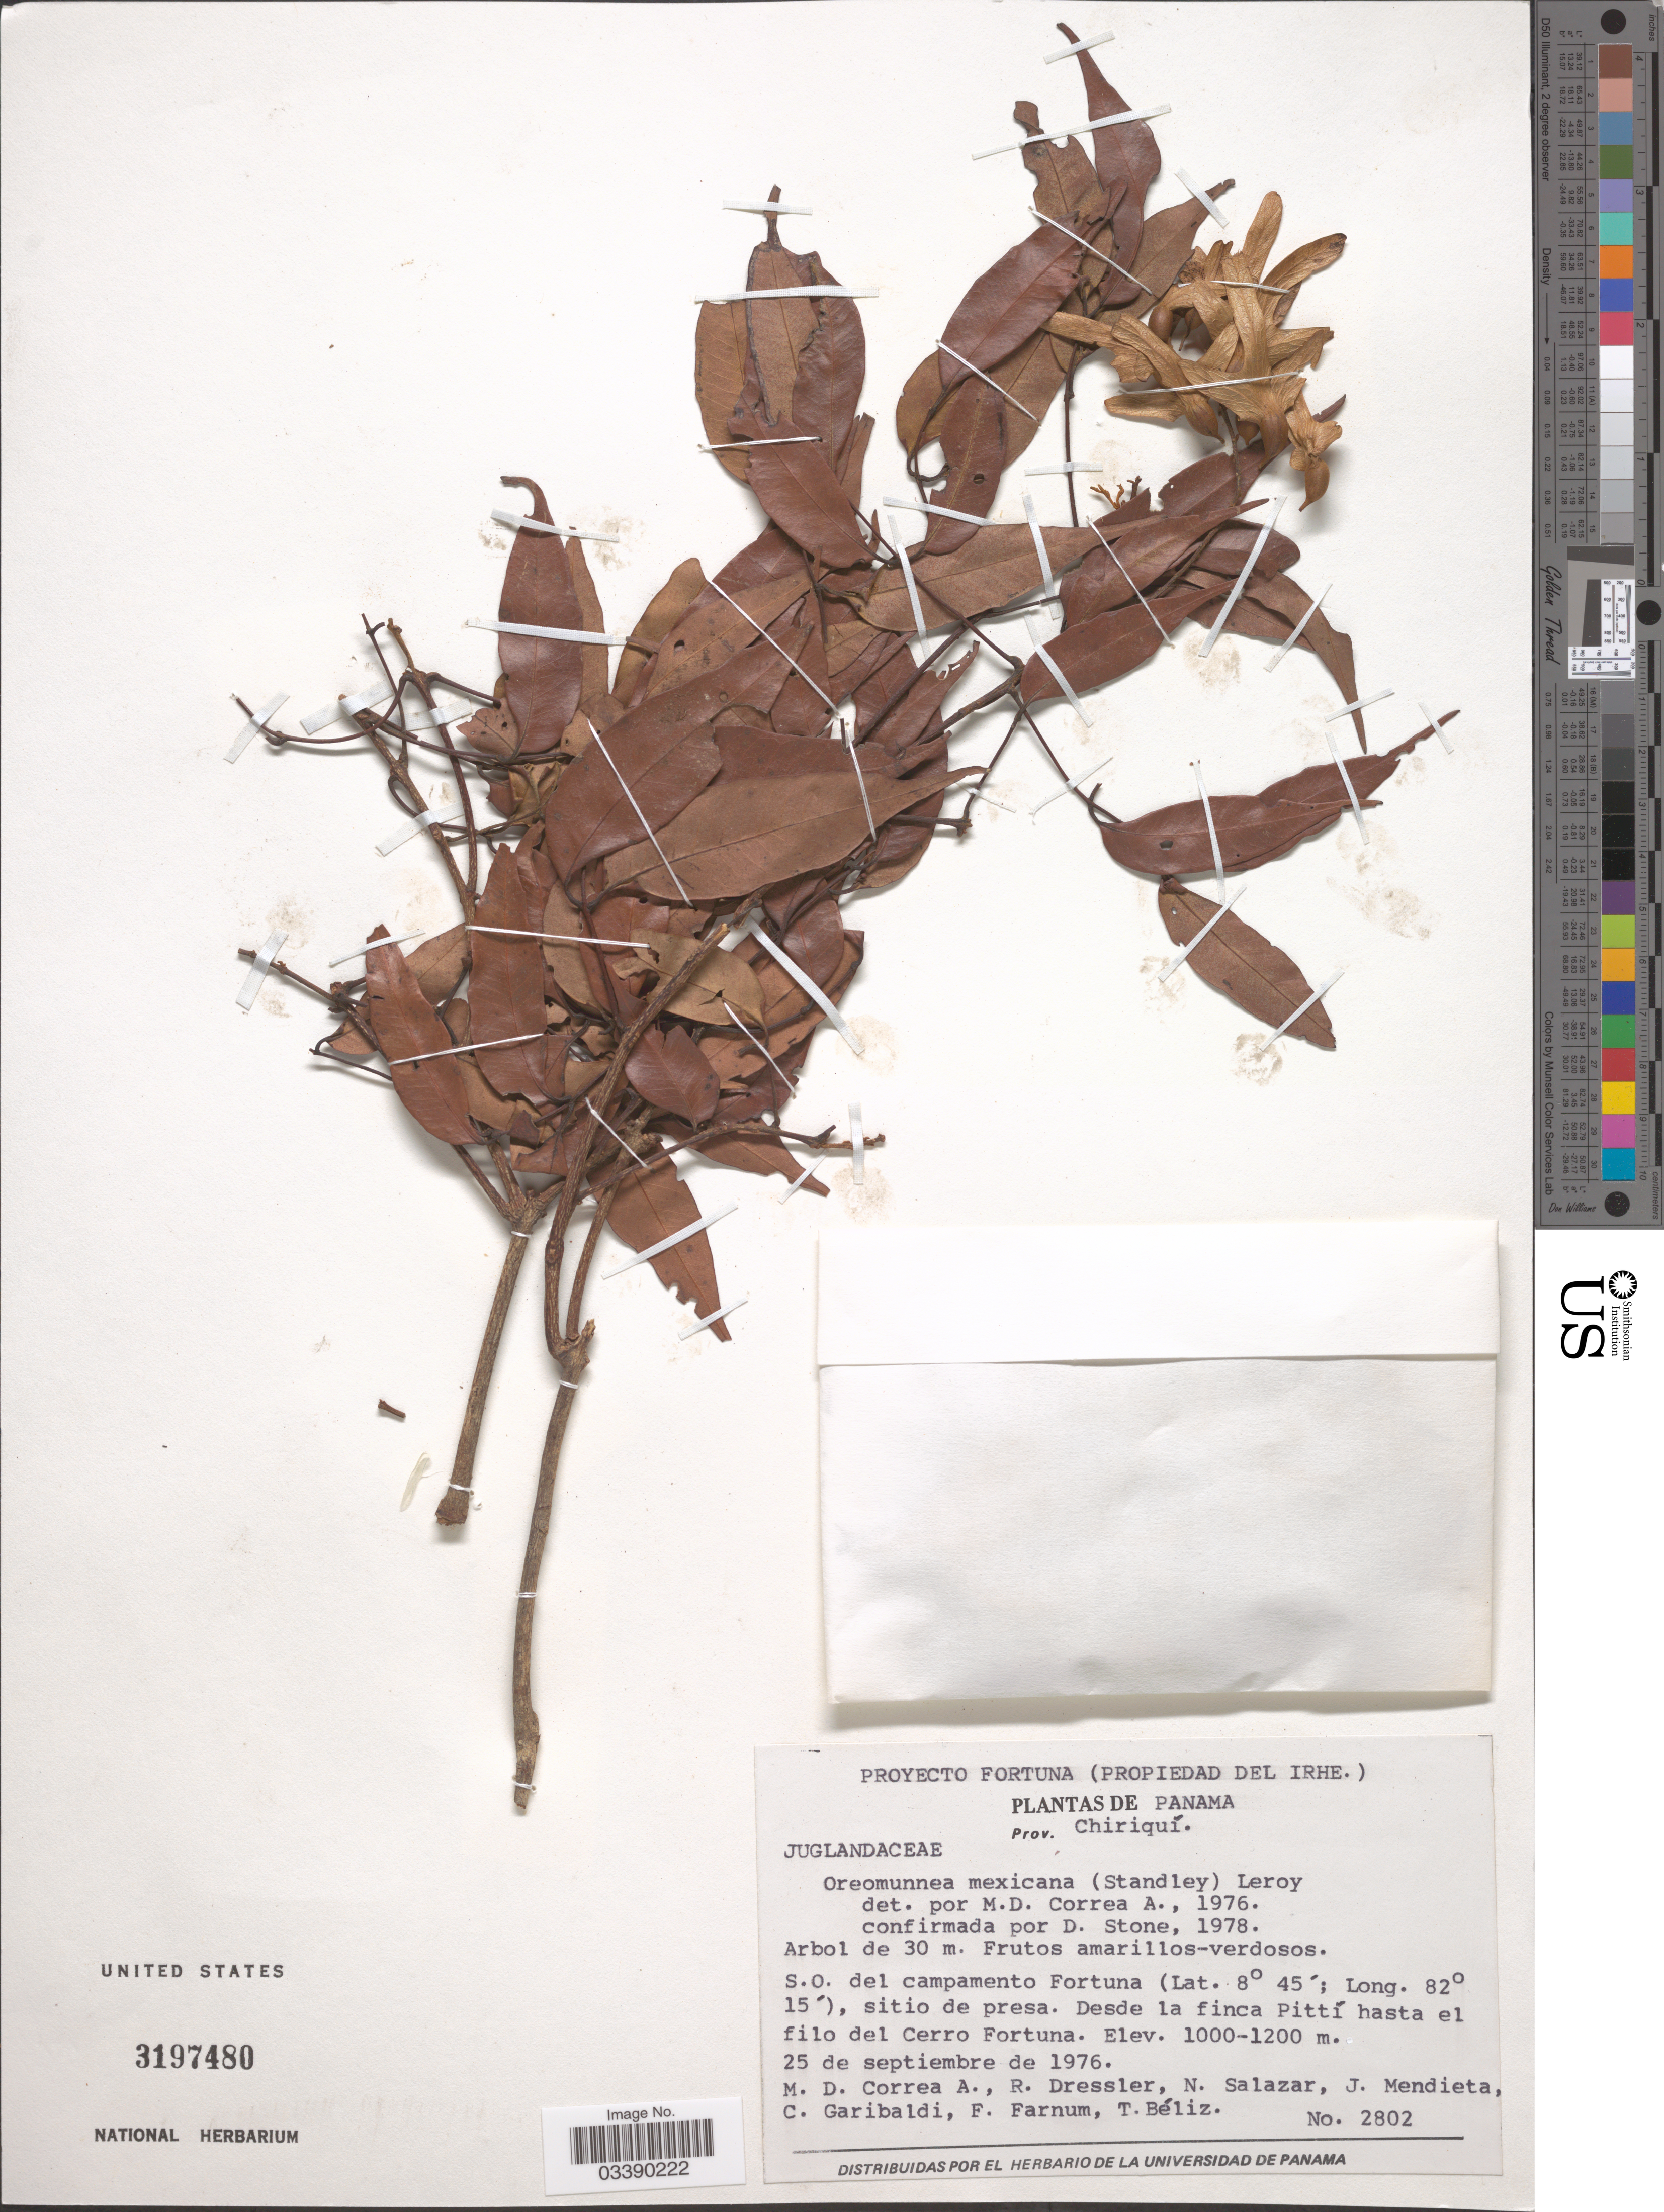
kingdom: Plantae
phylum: Tracheophyta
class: Magnoliopsida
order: Fagales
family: Juglandaceae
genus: Oreomunnea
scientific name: Oreomunnea mexicana subsp. mexicana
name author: (Standl.) J.-F. Leroy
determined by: Strong, Mark T., (BOT), Smithsonian Institution - National Museum of Natural History (UNITED STATES)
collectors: M. D. Corrêa-A., R. Dressler, N. Salazar, J. Mendieta & et al.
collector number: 2802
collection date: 1976-09-25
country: Panama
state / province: Chiriqui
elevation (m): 1000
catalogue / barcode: US 3197480